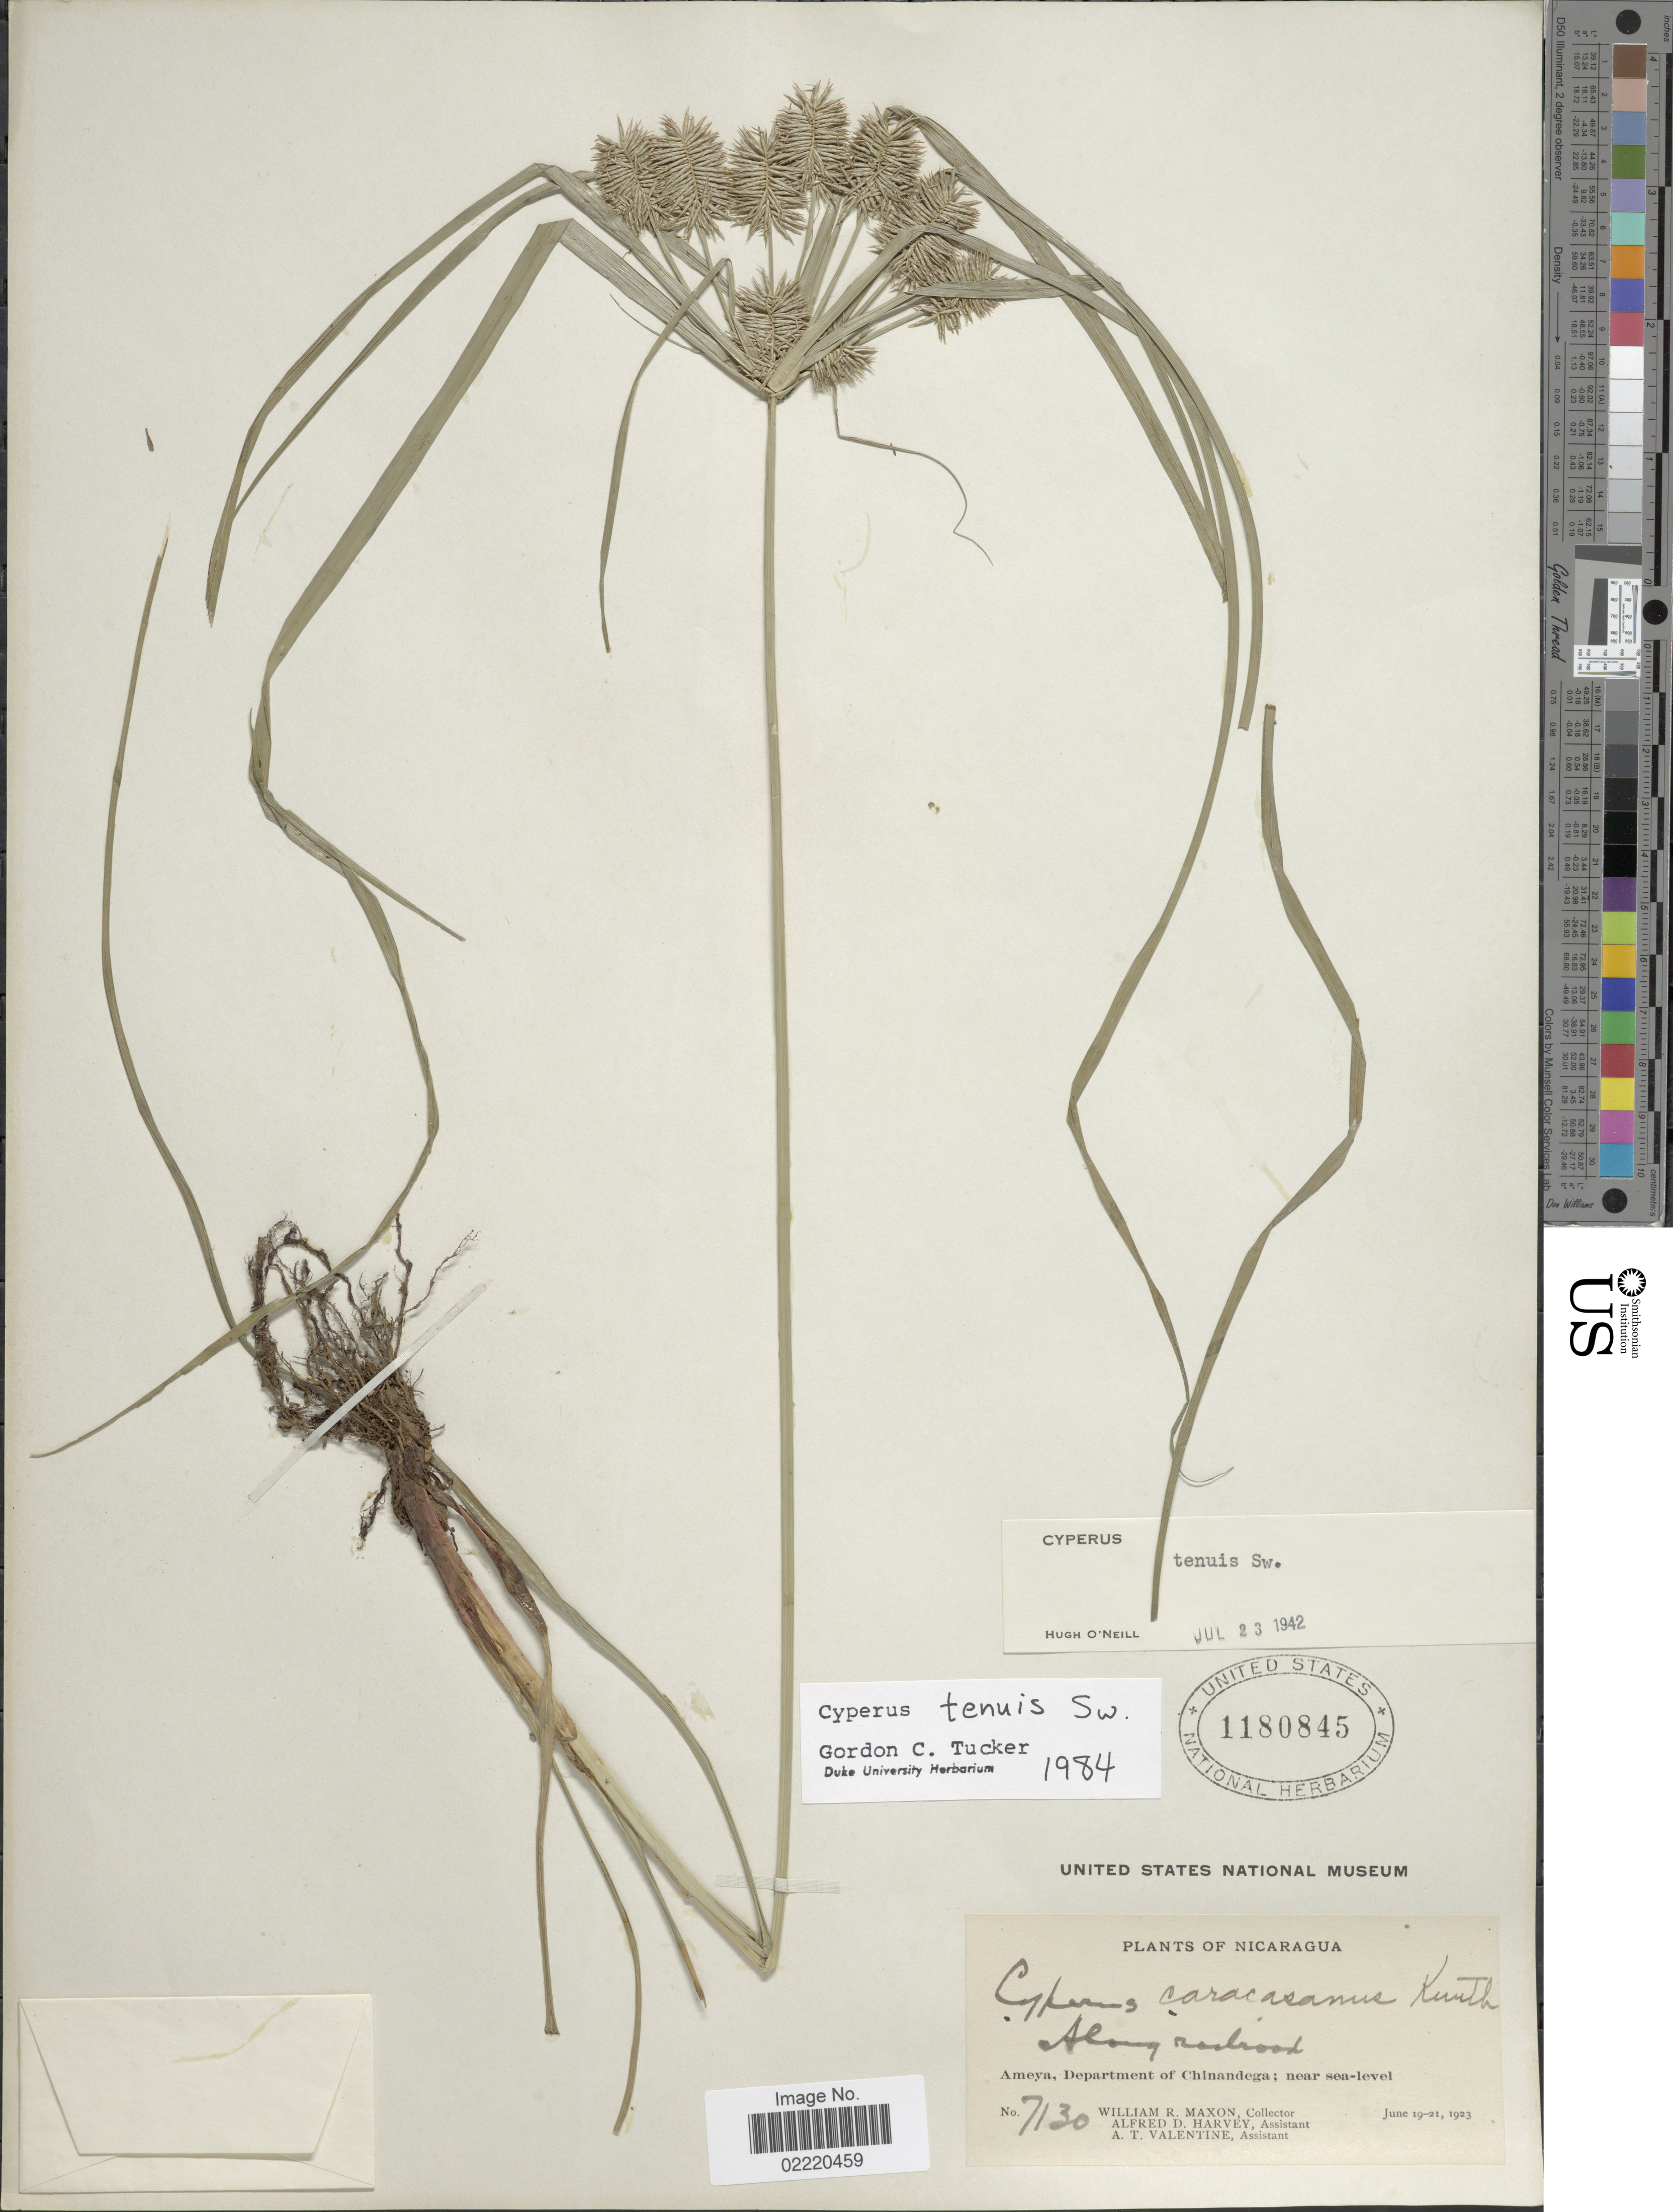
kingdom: Plantae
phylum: Tracheophyta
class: Liliopsida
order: Poales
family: Cyperaceae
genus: Cyperus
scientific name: Cyperus tenuis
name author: Sw.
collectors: W. R. Maxon, A. D. Harvey & A. Valentine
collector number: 7130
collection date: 1923-06-19/1923-06-21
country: Nicaragua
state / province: Chinandega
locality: Ameya, along railroad.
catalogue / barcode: US 1180845